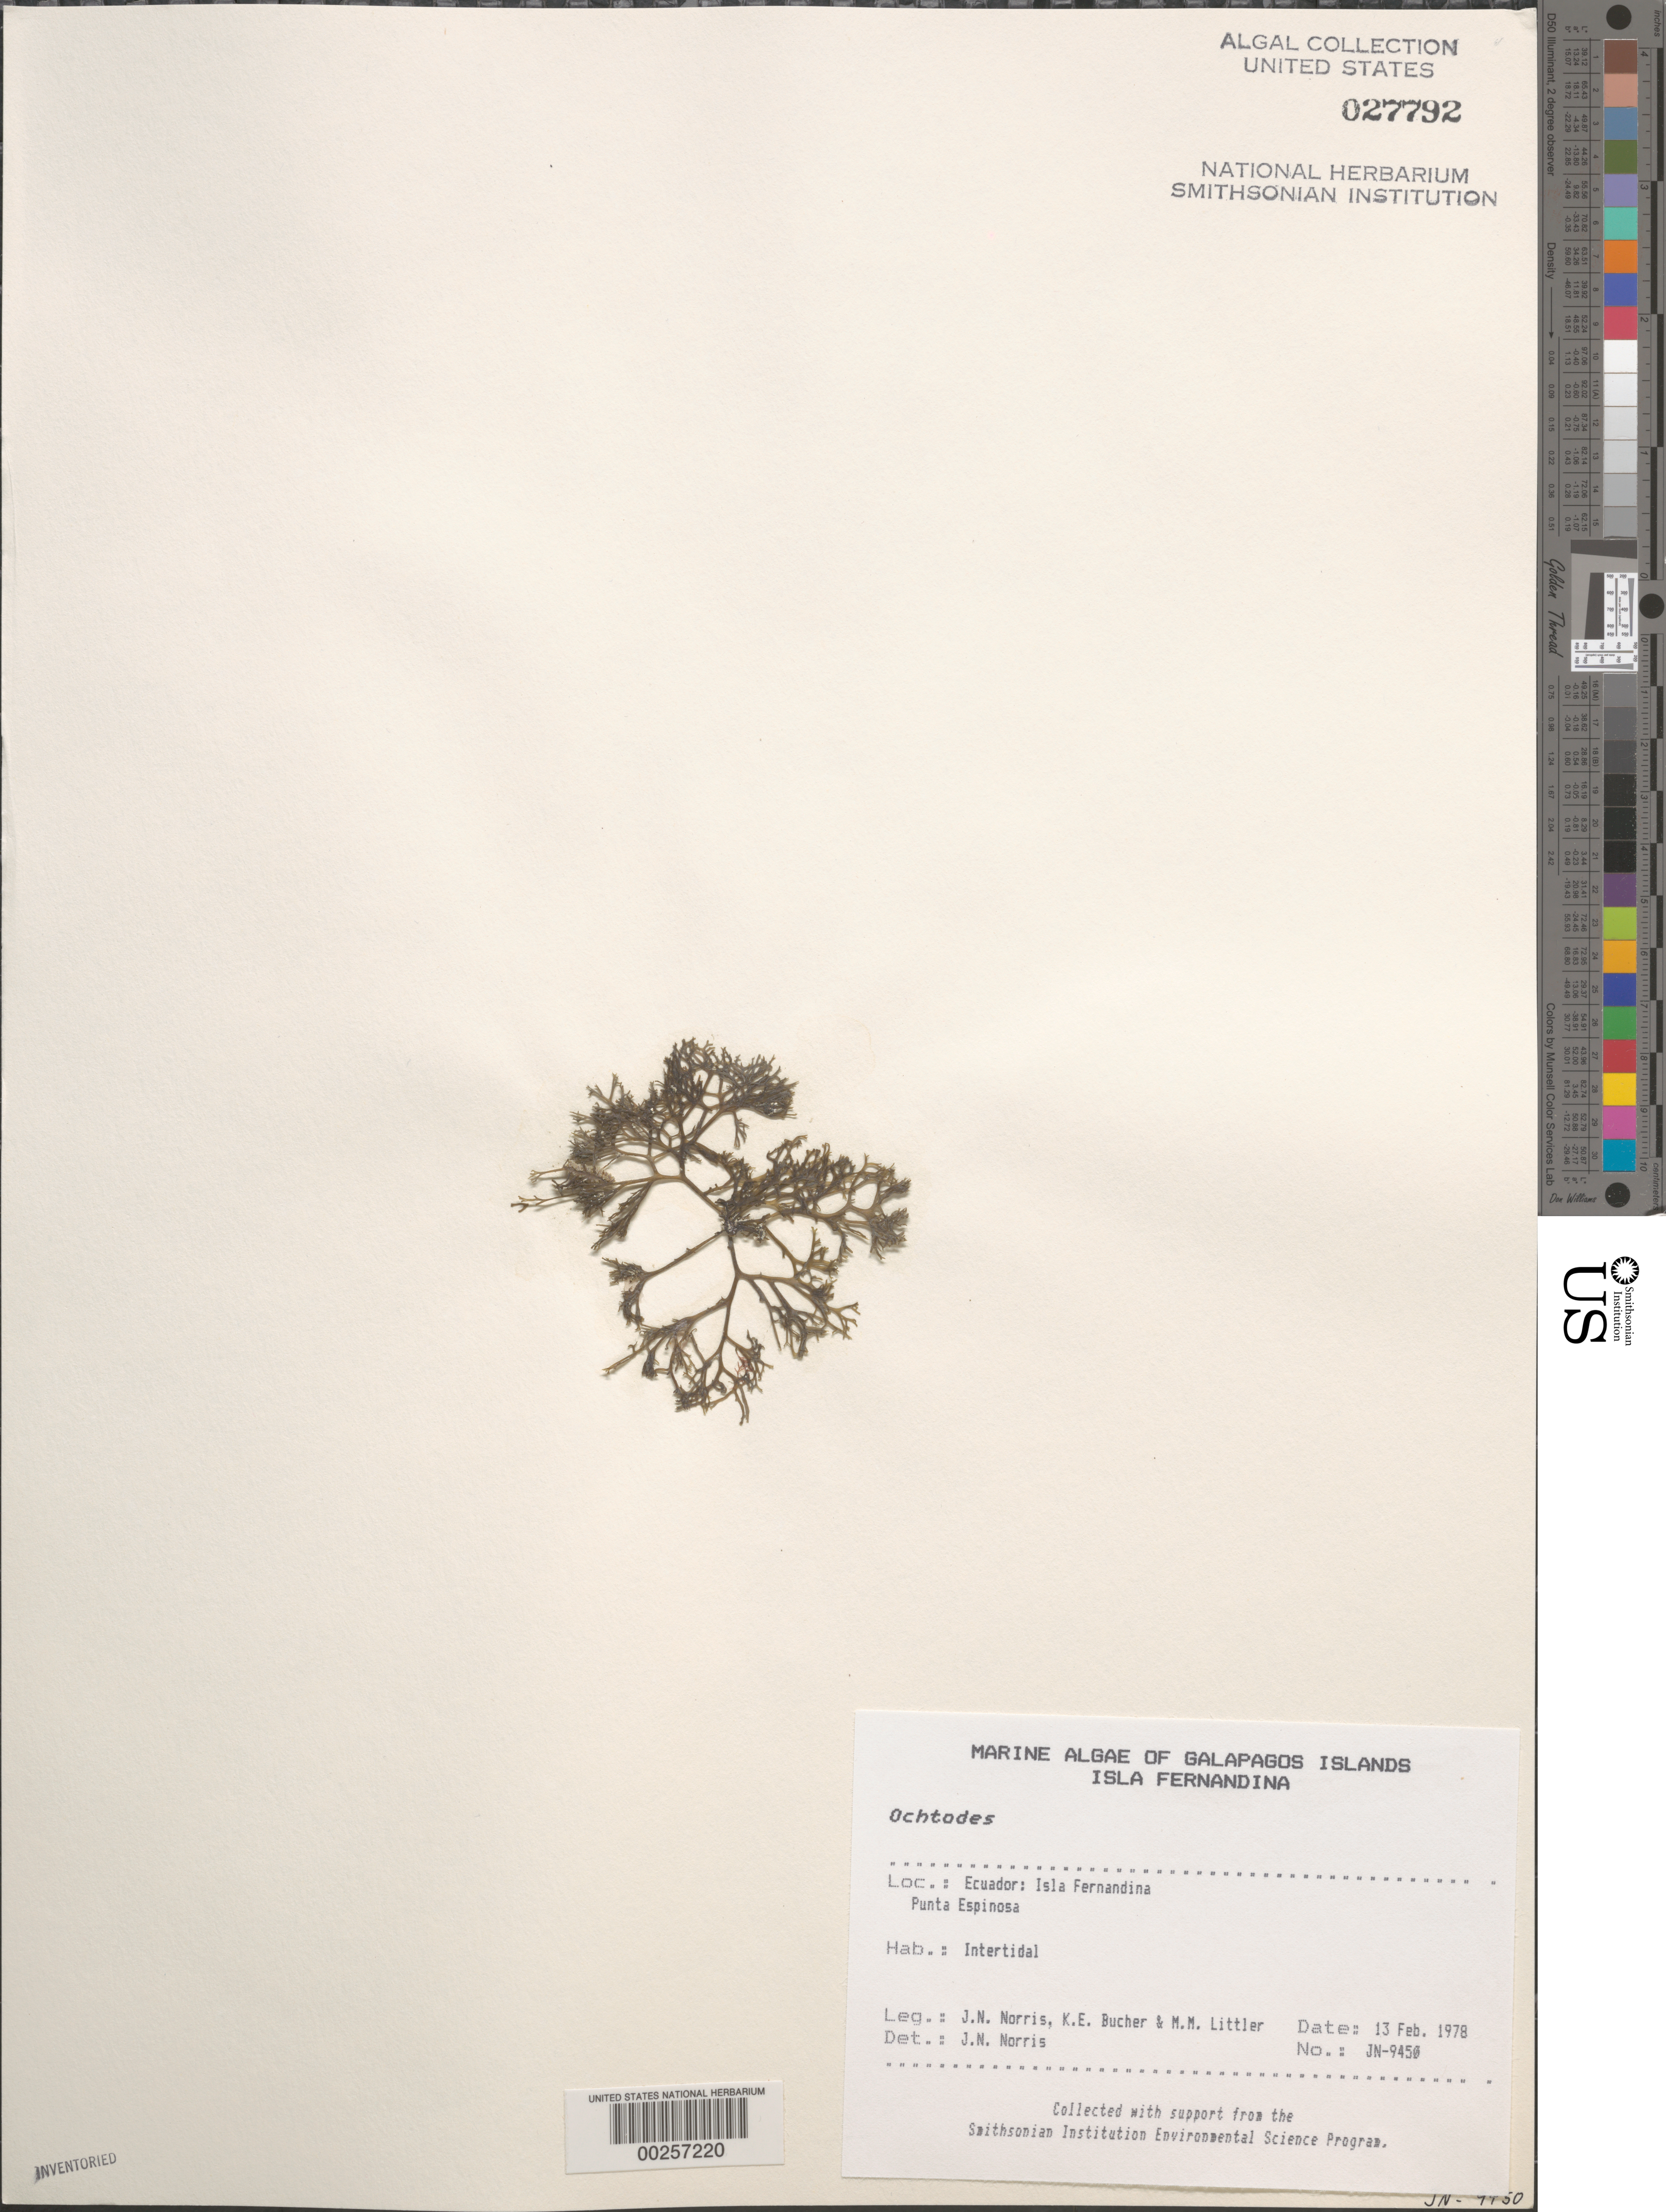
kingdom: Plantae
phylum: Rhodophyta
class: Florideophyceae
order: Gigartinales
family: Rhizophyllidaceae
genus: Ochtodes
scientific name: Ochtodes sp.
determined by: Norris, James N.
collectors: J. N. Norris, K. E. Bucher & M. M. Littler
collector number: JN-9450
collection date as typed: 13 Feb 1978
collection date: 1978-02-13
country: Ecuador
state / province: Colón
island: Fernandina [Narborough]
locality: Punta Espinosa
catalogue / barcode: US 27792